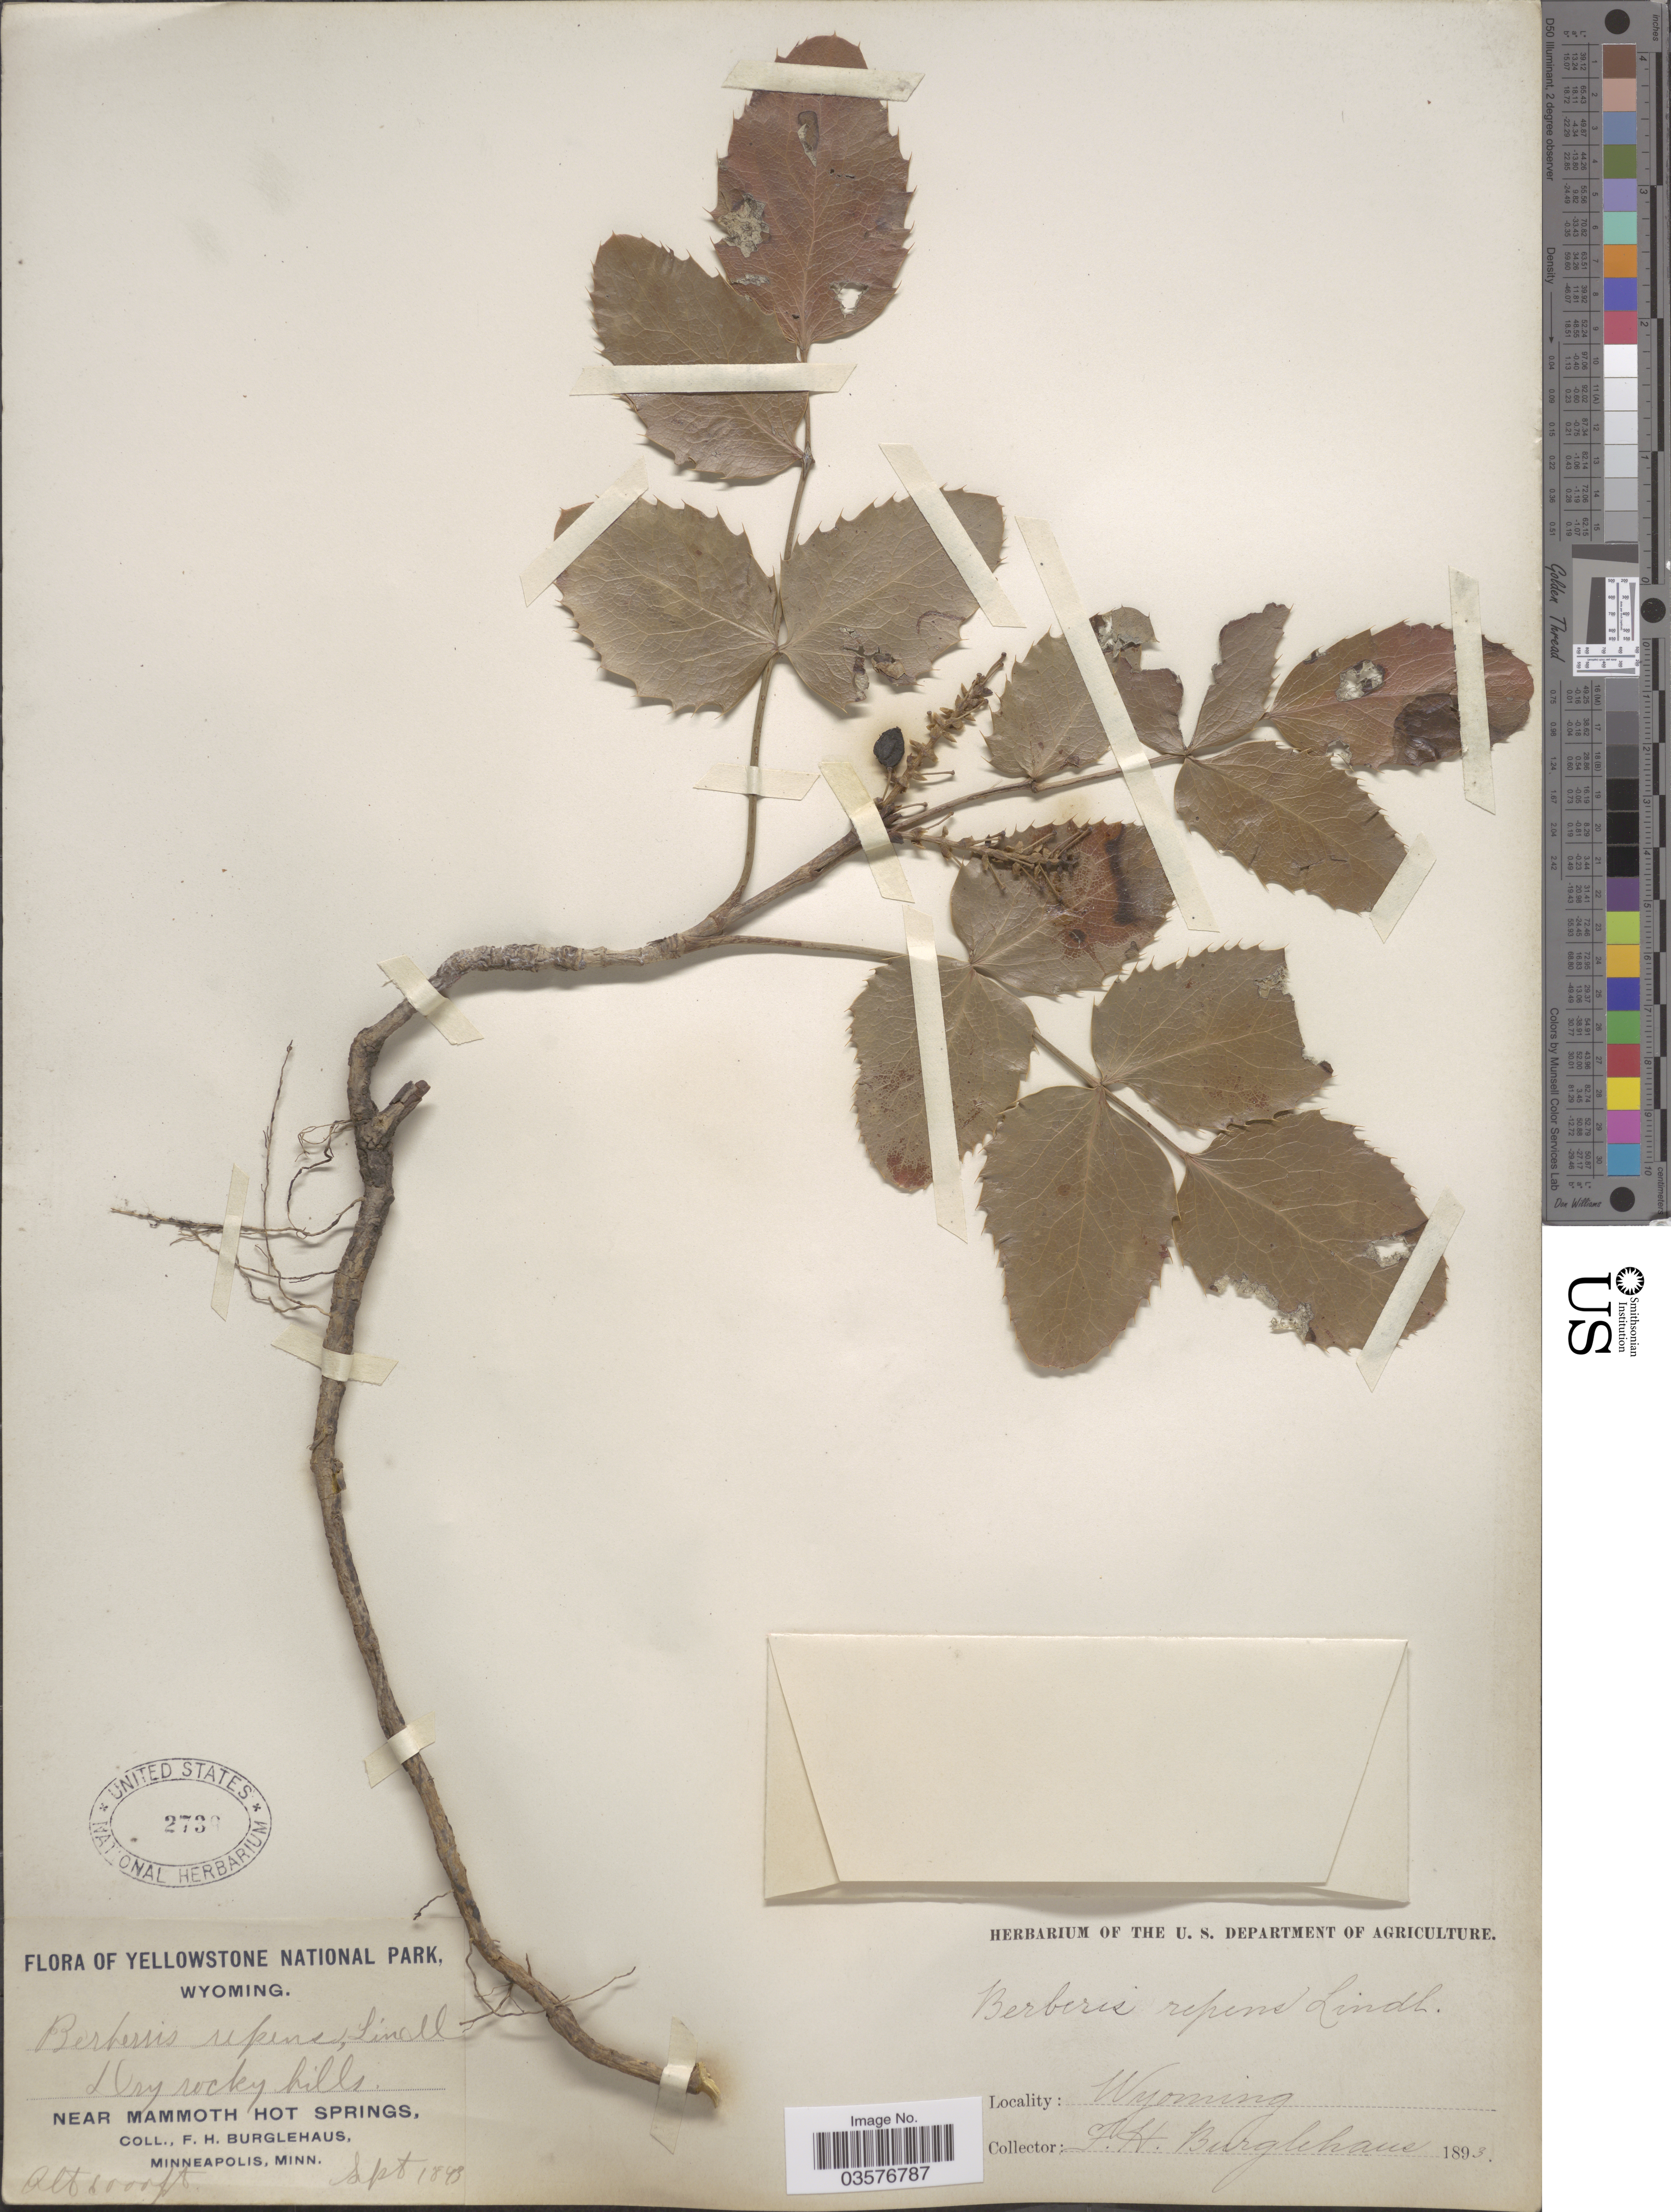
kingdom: Plantae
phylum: Tracheophyta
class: Magnoliopsida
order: Ranunculales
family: Berberidaceae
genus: Mahonia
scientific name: Mahonia repens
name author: (Lindl.) G. Don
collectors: F. Burglehaus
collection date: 1893-09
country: United States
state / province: Wyoming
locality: Yellowstone National Park. Near Mammoth Hot Springs.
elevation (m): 1829